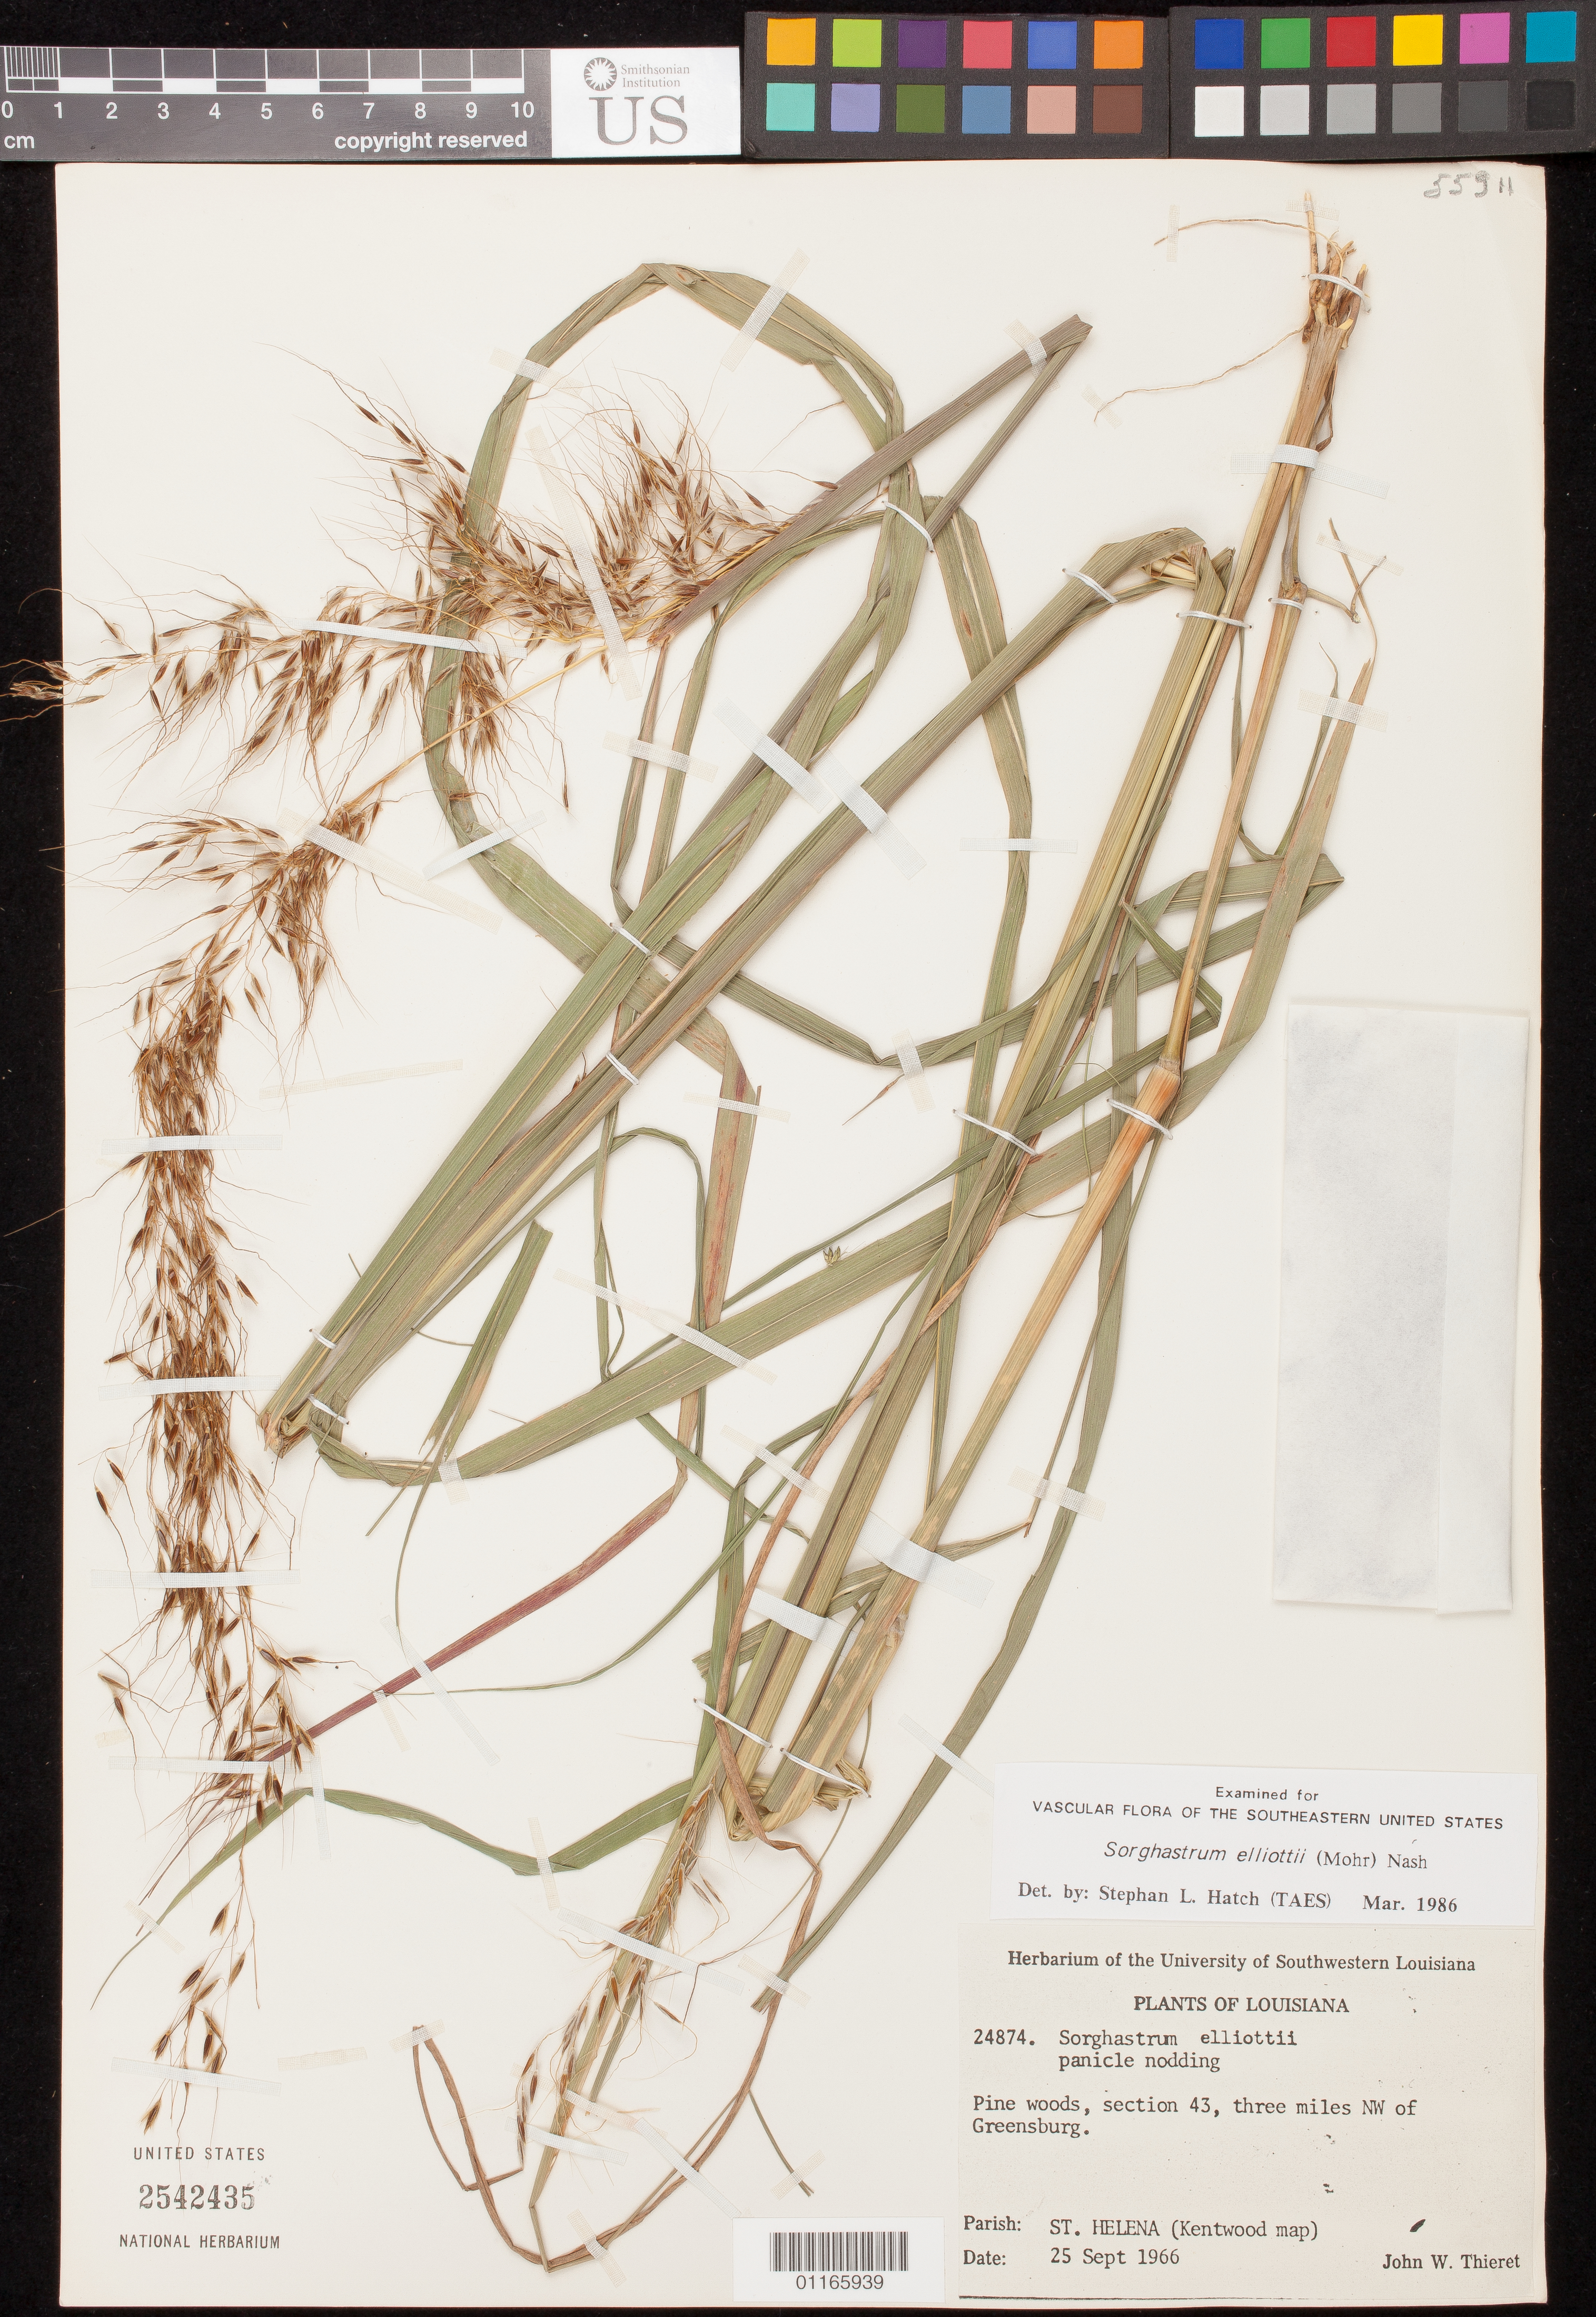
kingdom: Plantae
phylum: Tracheophyta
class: Liliopsida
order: Poales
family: Poaceae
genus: Sorghastrum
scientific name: Sorghastrum elliottii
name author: (C. Mohr) Nash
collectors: J. W. Thieret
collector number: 24874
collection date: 1966-09-25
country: United States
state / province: Louisiana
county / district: St. Helena Parish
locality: St. Helena (Kentwood map)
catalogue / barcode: US 2542435